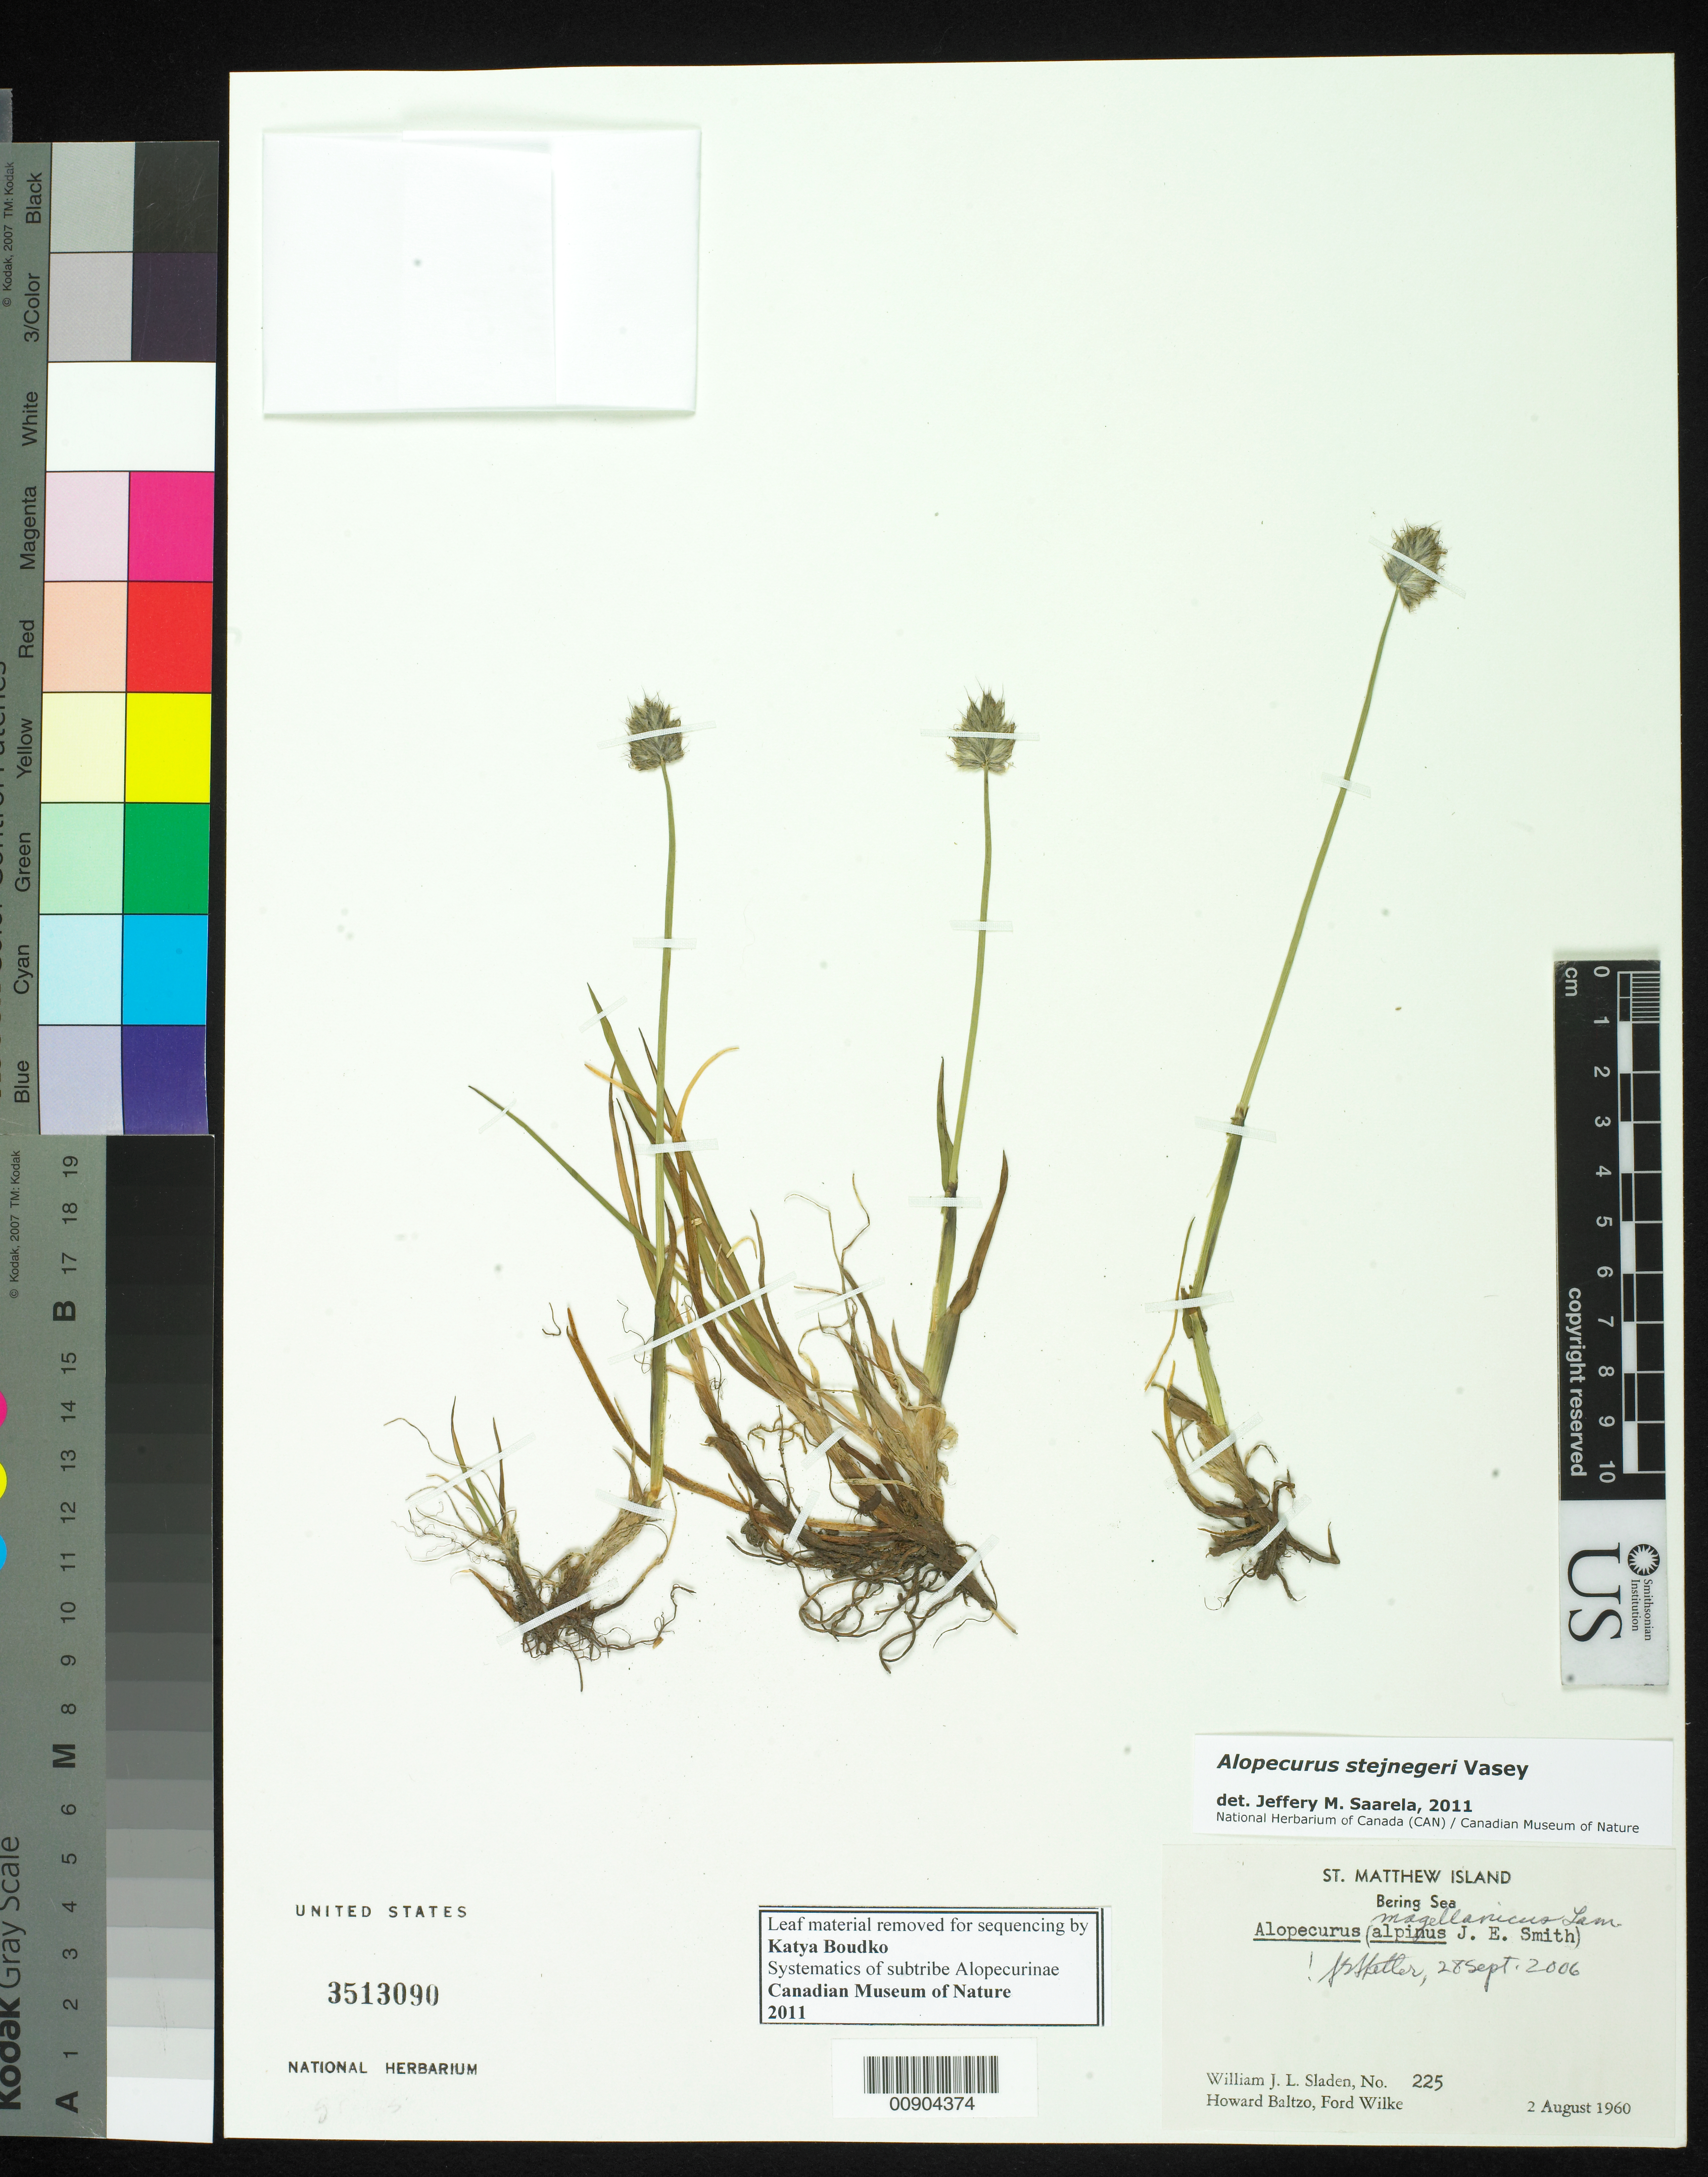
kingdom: Plantae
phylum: Tracheophyta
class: Liliopsida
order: Poales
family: Poaceae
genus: Alopecurus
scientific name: Alopecurus magellanicus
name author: Lam.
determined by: Poaceae Reorganization Project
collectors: W. Sladen, H. Baltzo & F. Wilke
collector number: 225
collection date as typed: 02 Aug 1960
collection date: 1960-08-02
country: United States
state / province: Alaska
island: St. Matthew Island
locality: St. Matthew Island, Bering Sea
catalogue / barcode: US 3503090